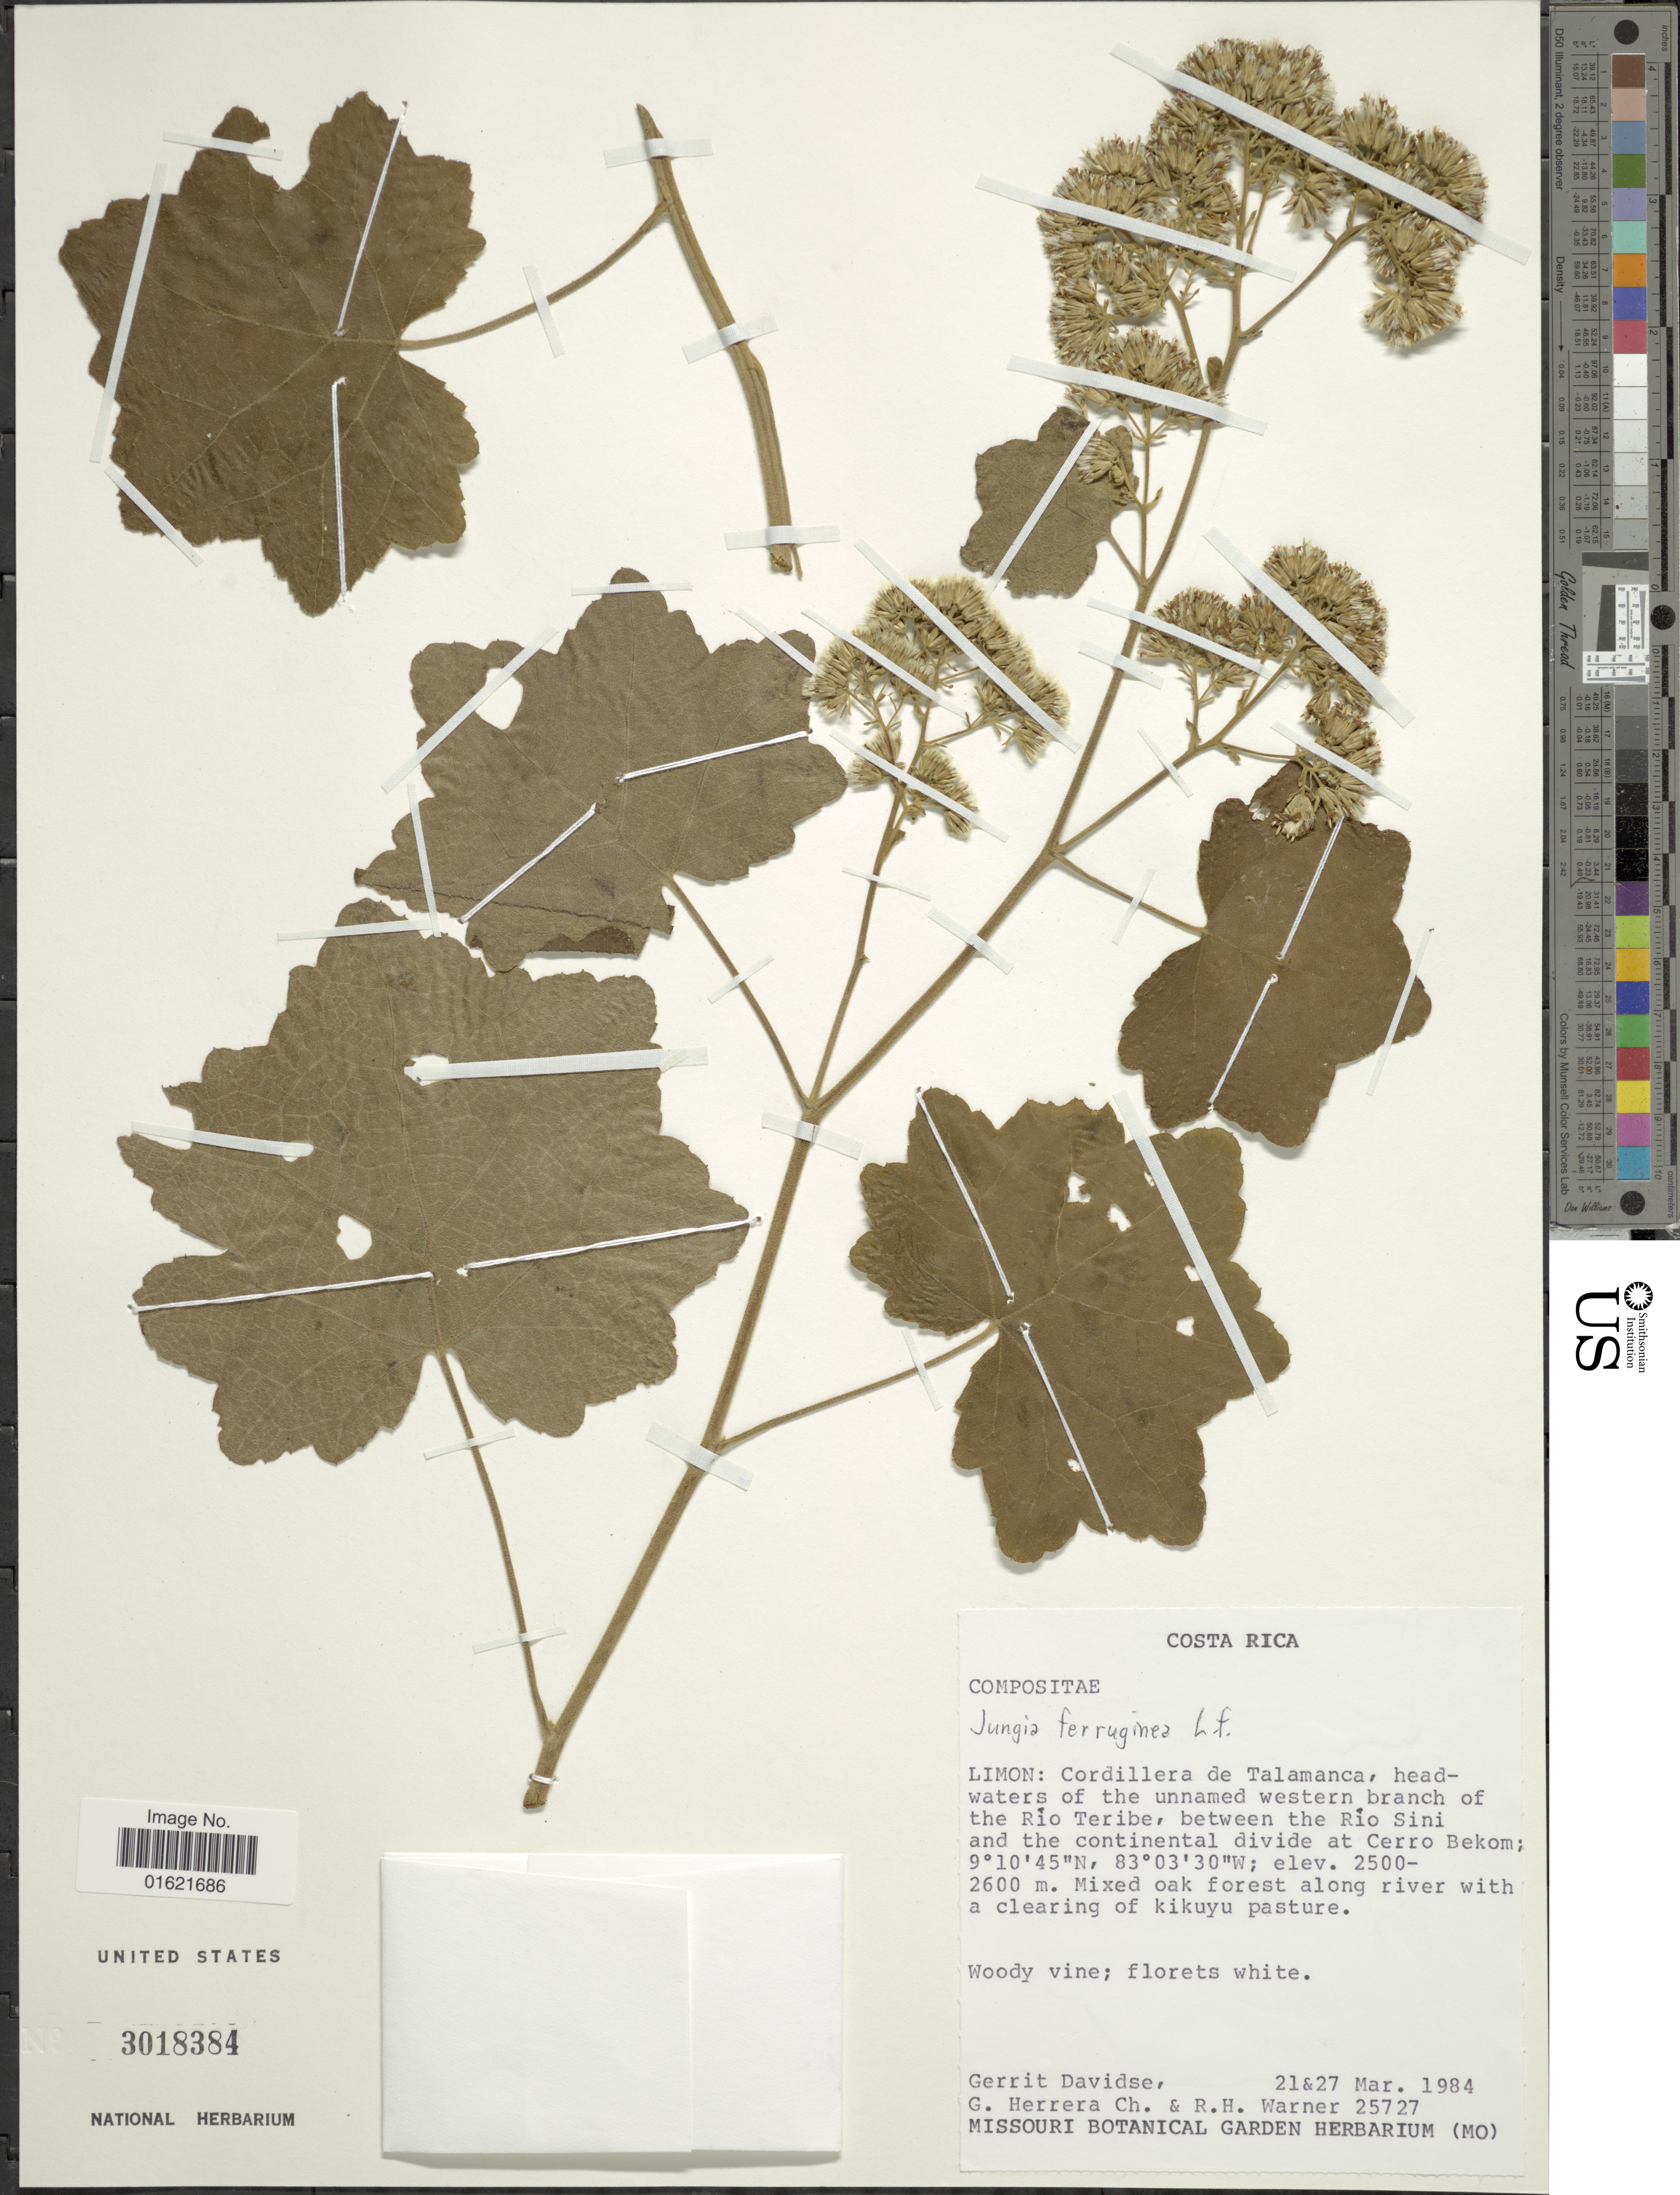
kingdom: Plantae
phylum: Tracheophyta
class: Magnoliopsida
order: Asterales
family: Asteraceae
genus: Jungia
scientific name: Jungia ferruginea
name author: L. f.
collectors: G. Davidse, G. Herrera, C. Warner & R. H. Warner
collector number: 25727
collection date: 1984-03-21/1984-03-27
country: Costa Rica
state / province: Limón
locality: Cordillera de Talamanca, hearwaters of the unnamed western branch of the Rio Teribe, between the Rio Sini and the continntl divide at Cerro Bekom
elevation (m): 2500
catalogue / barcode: US 3018384